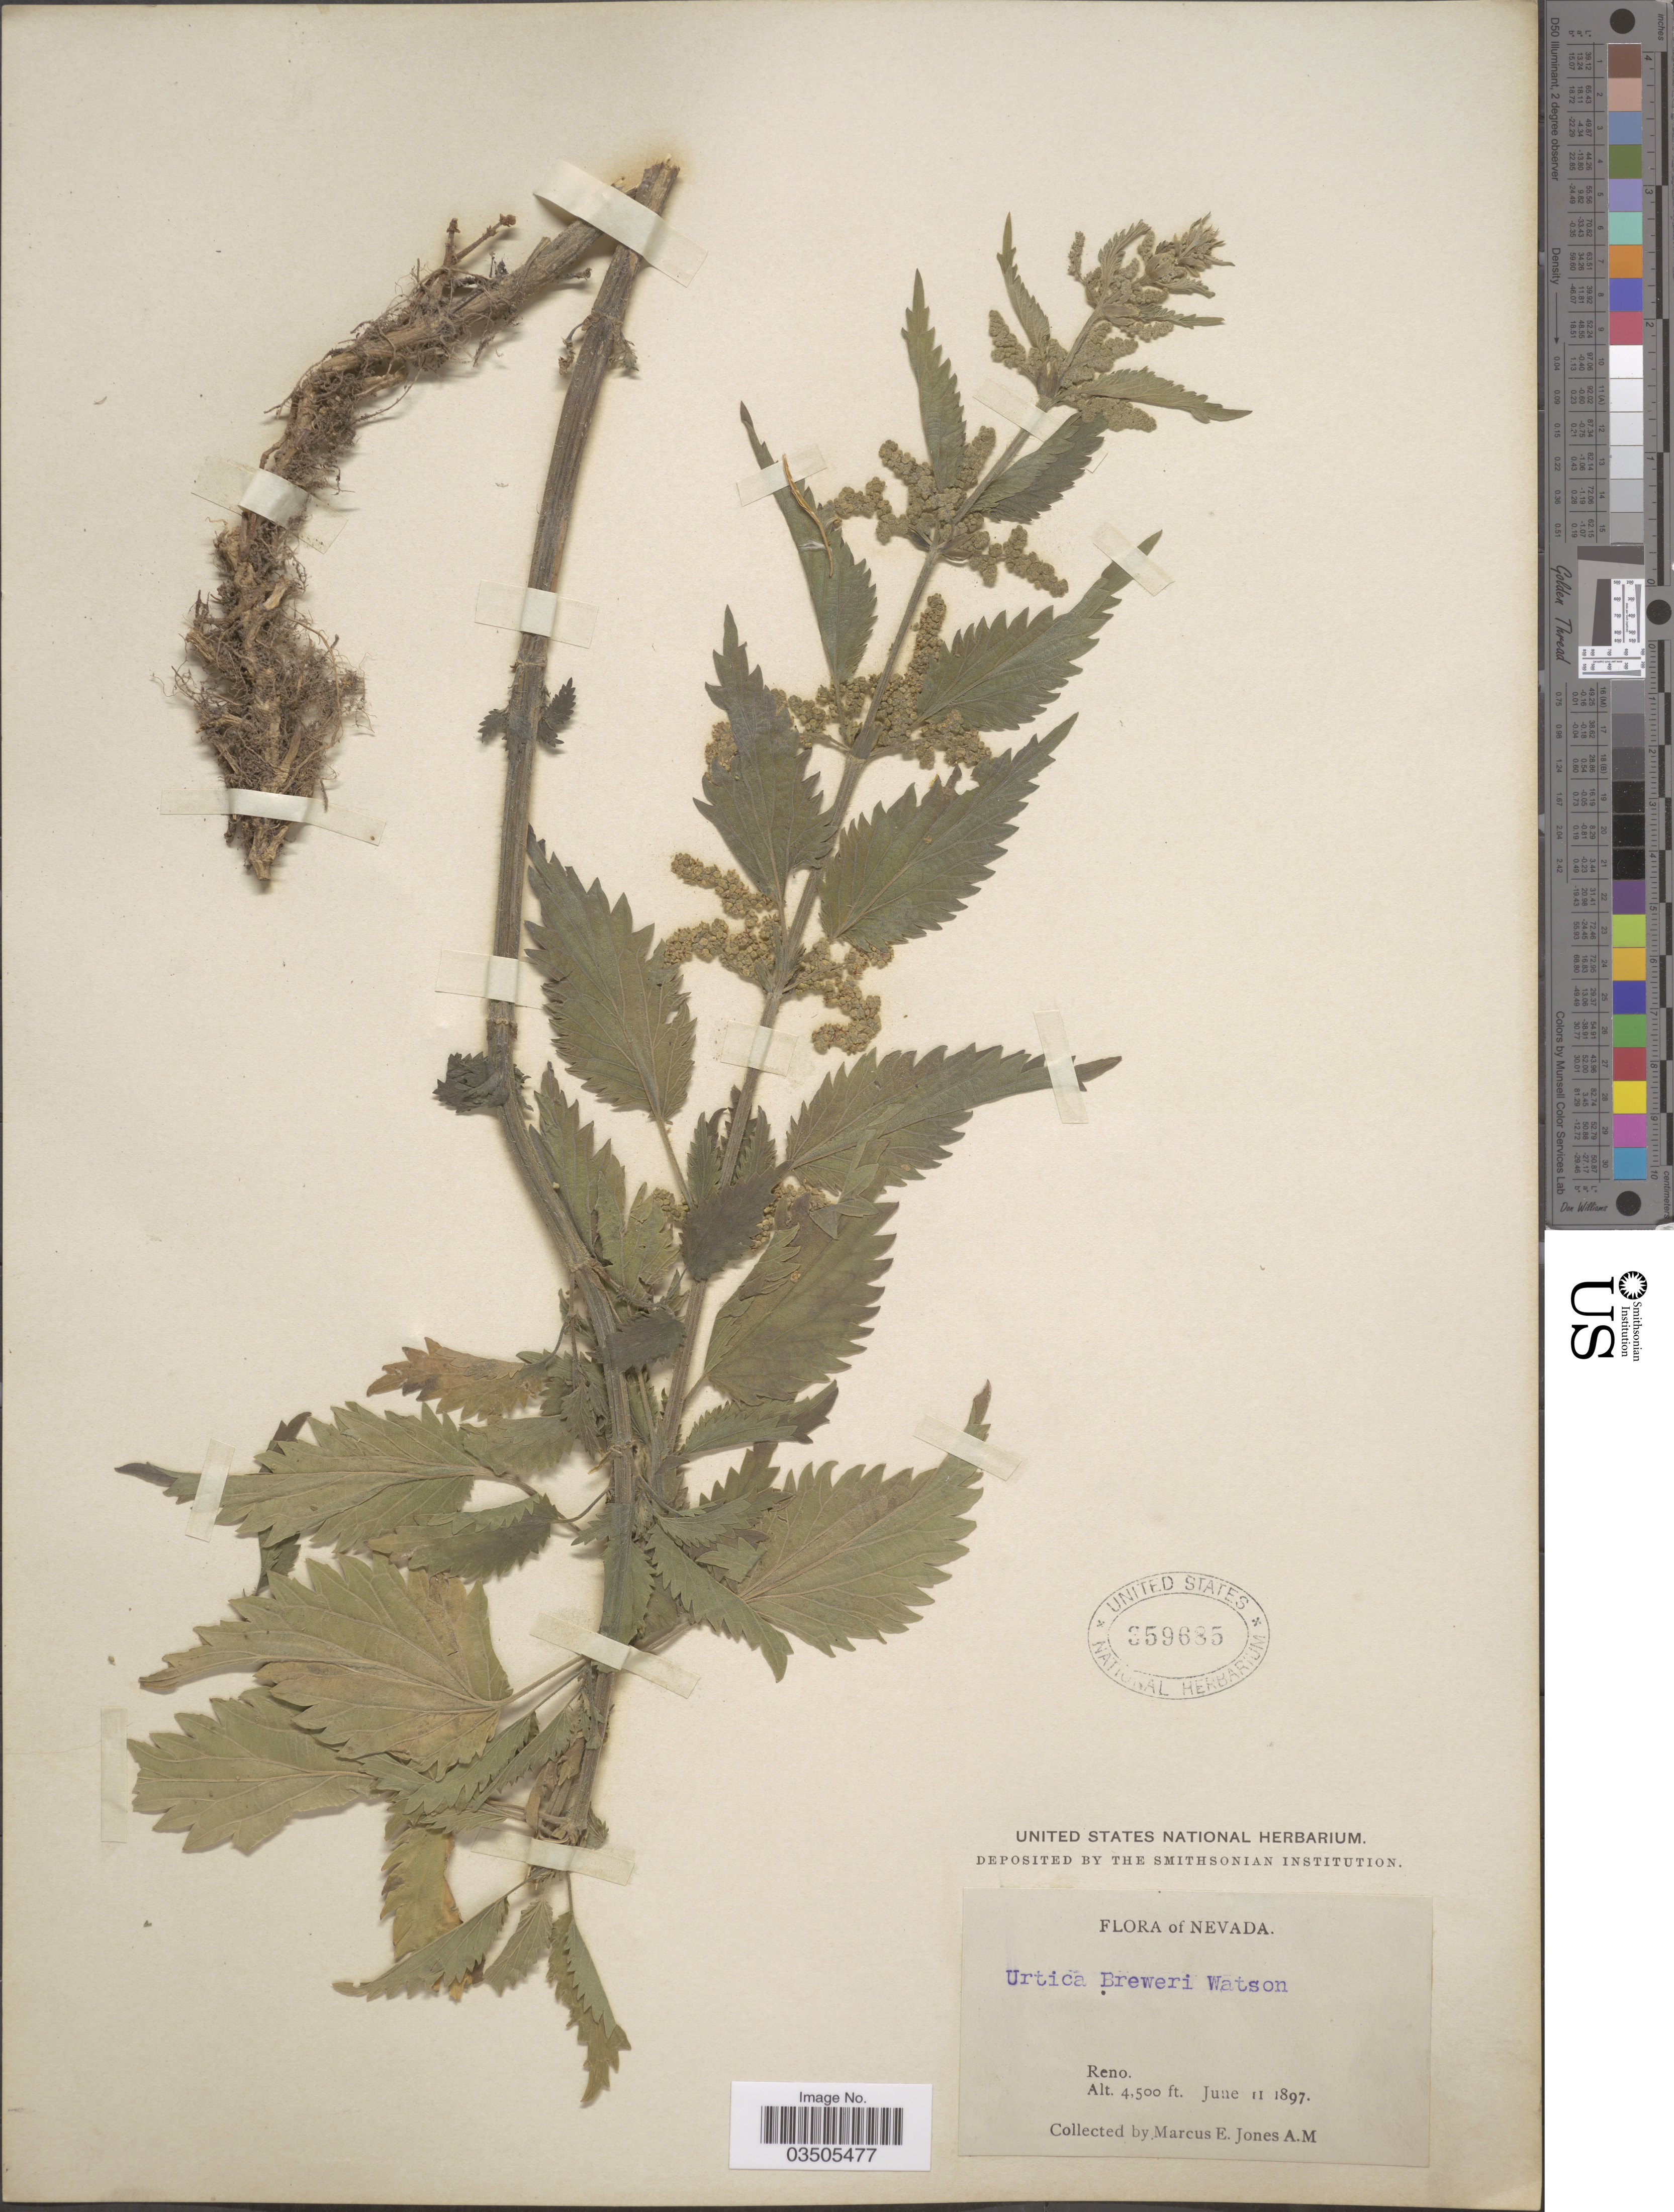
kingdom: Plantae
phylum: Tracheophyta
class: Magnoliopsida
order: Rosales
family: Urticaceae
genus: Urtica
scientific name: Urtica dioica subsp. holosericea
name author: (Nutt.) Thorne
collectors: M. E. Jones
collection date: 1897-06-11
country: United States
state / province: Nevada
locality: Reno.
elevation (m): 1372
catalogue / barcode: US 359685